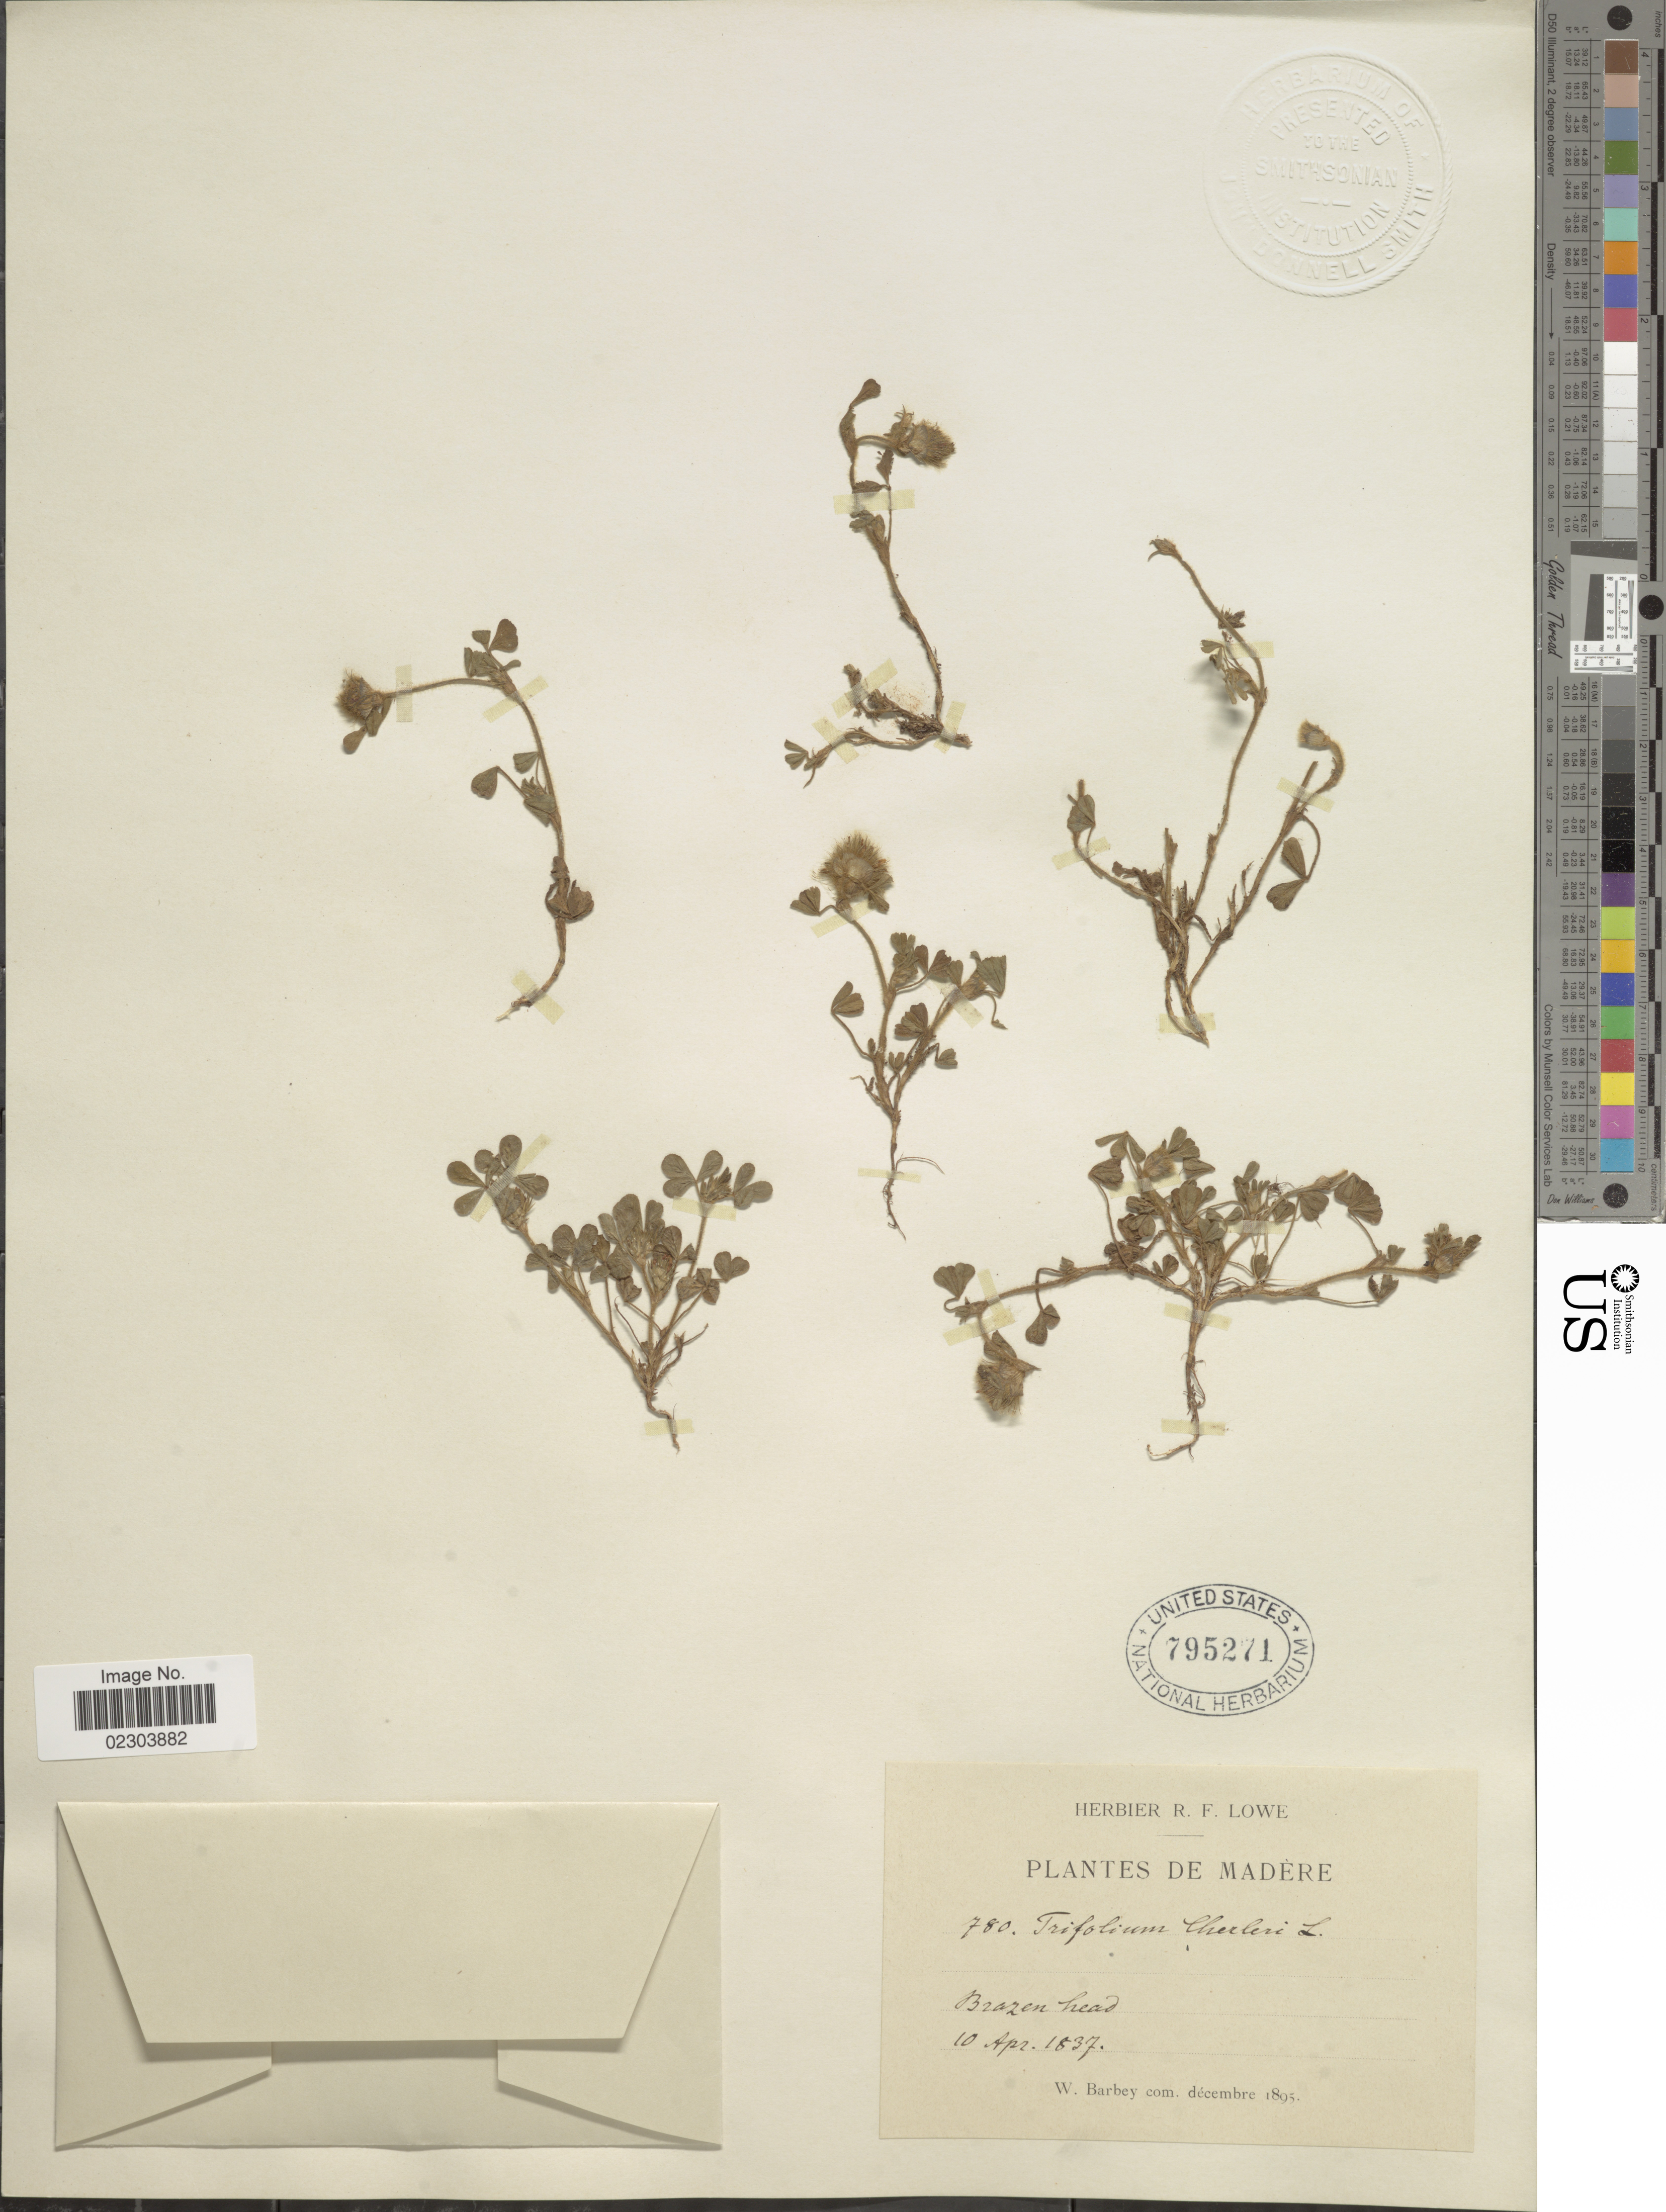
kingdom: Plantae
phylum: Tracheophyta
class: Magnoliopsida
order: Fabales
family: Fabaceae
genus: Trifolium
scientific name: Trifolium cherleri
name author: L.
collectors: W. Barbey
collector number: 780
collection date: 1837-04-10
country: Portugal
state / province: Madeira (Aut. Reg.)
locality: De Madére, Brazen head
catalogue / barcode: US 795271